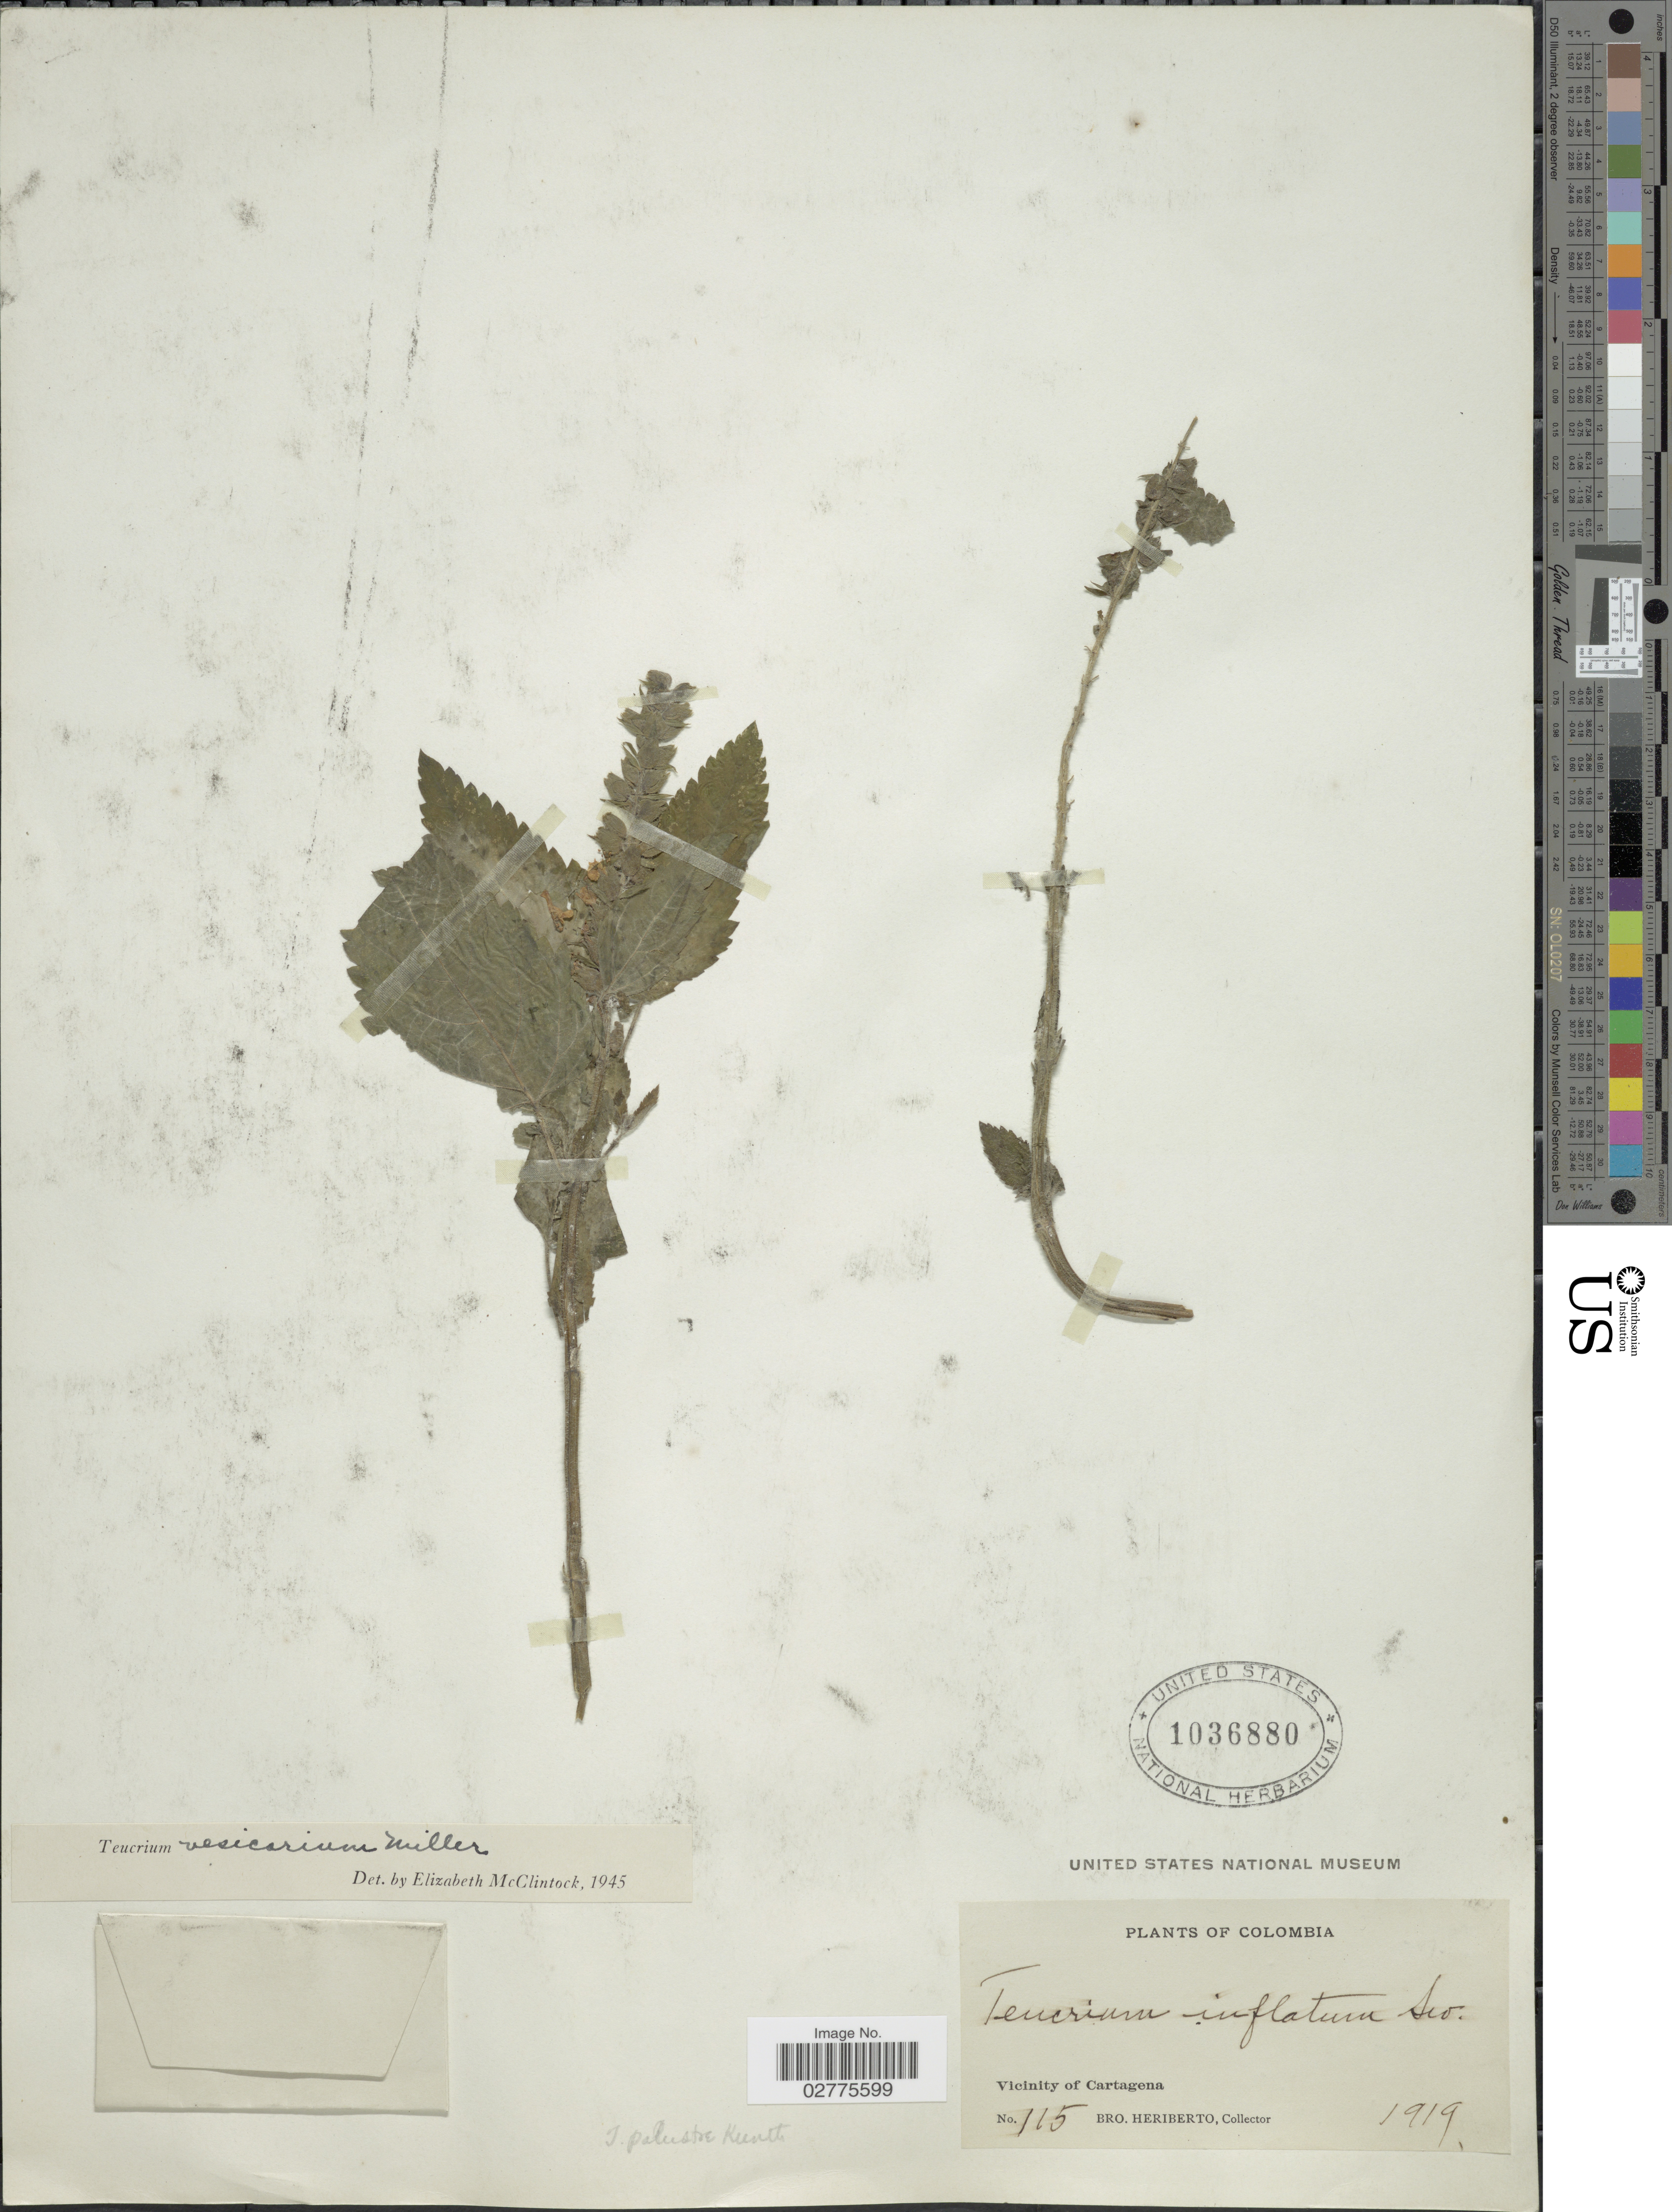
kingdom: Plantae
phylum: Tracheophyta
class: Magnoliopsida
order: Lamiales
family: Lamiaceae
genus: Teucrium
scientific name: Teucrium vesicarium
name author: Mill.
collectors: B. Heriberto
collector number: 115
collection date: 1919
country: Colombia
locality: Vicinity of Cartagena.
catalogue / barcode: US 1036880